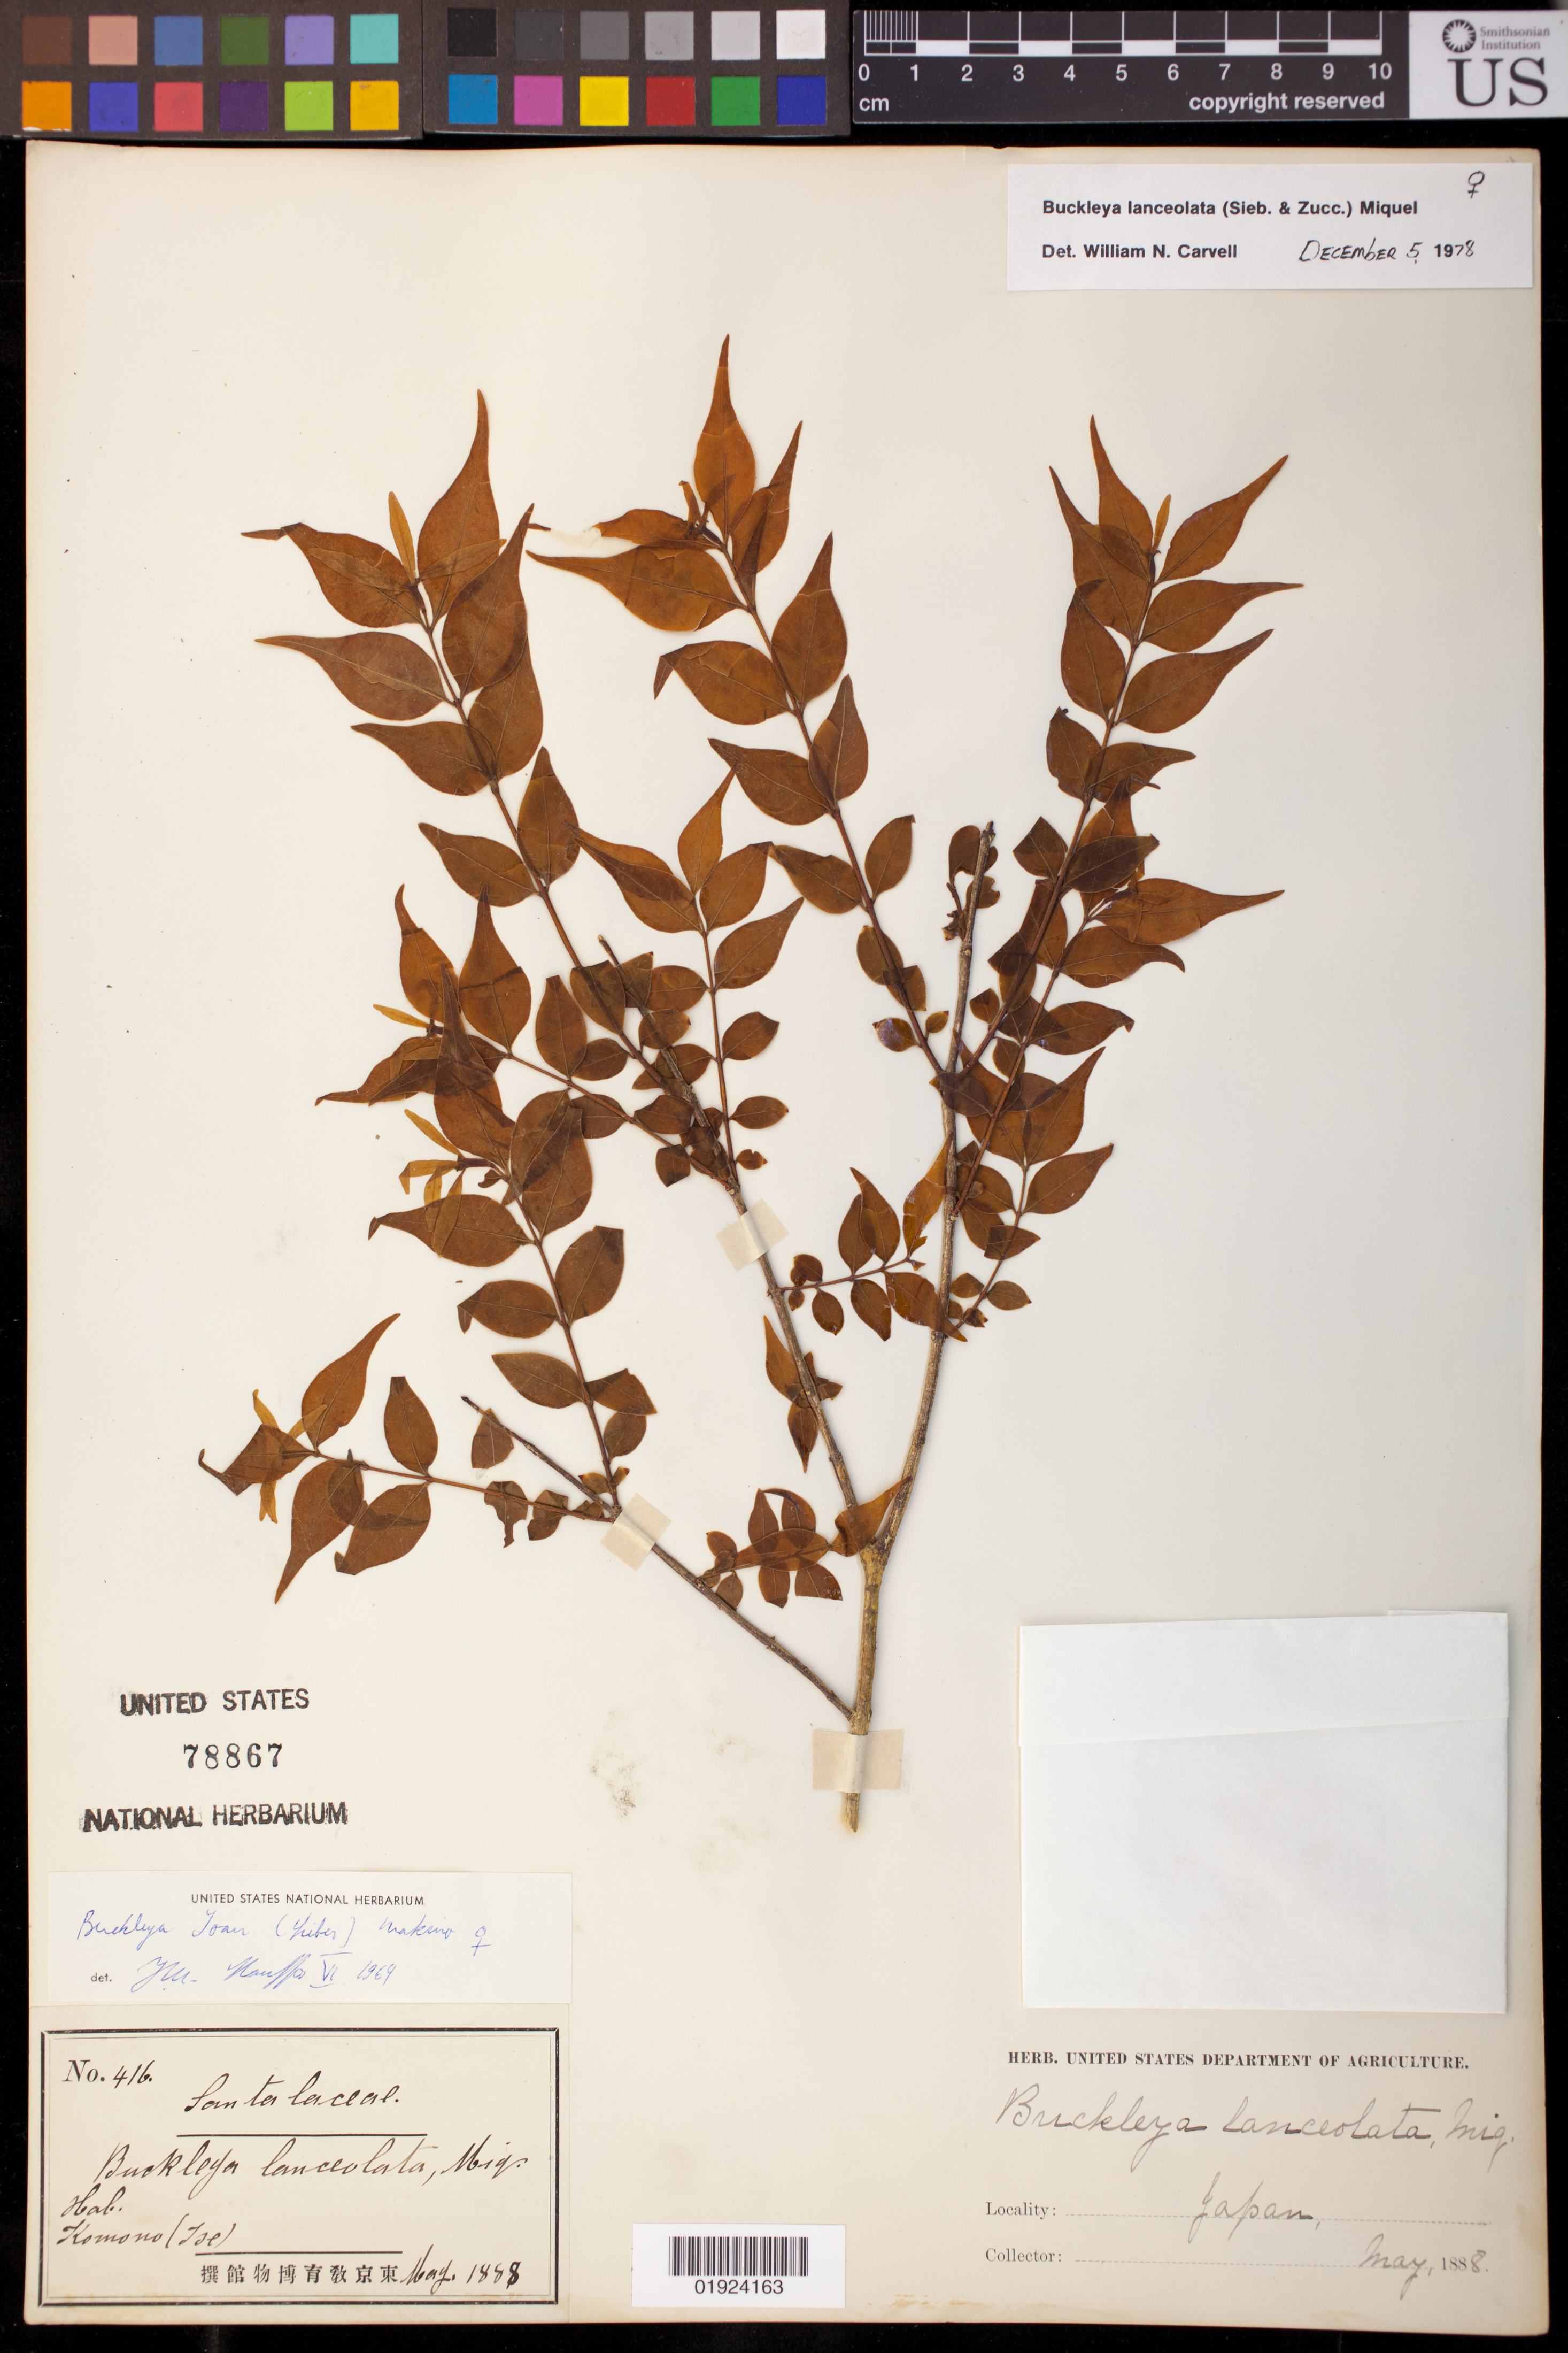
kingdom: Plantae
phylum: Tracheophyta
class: Magnoliopsida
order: Santalales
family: Thesiaceae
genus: Buckleya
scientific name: Buckleya lanceolata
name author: (Siebold & Zucc.) Miq.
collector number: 416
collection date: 1888-05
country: Japan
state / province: Mie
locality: Komono (Tse)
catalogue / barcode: US 78867